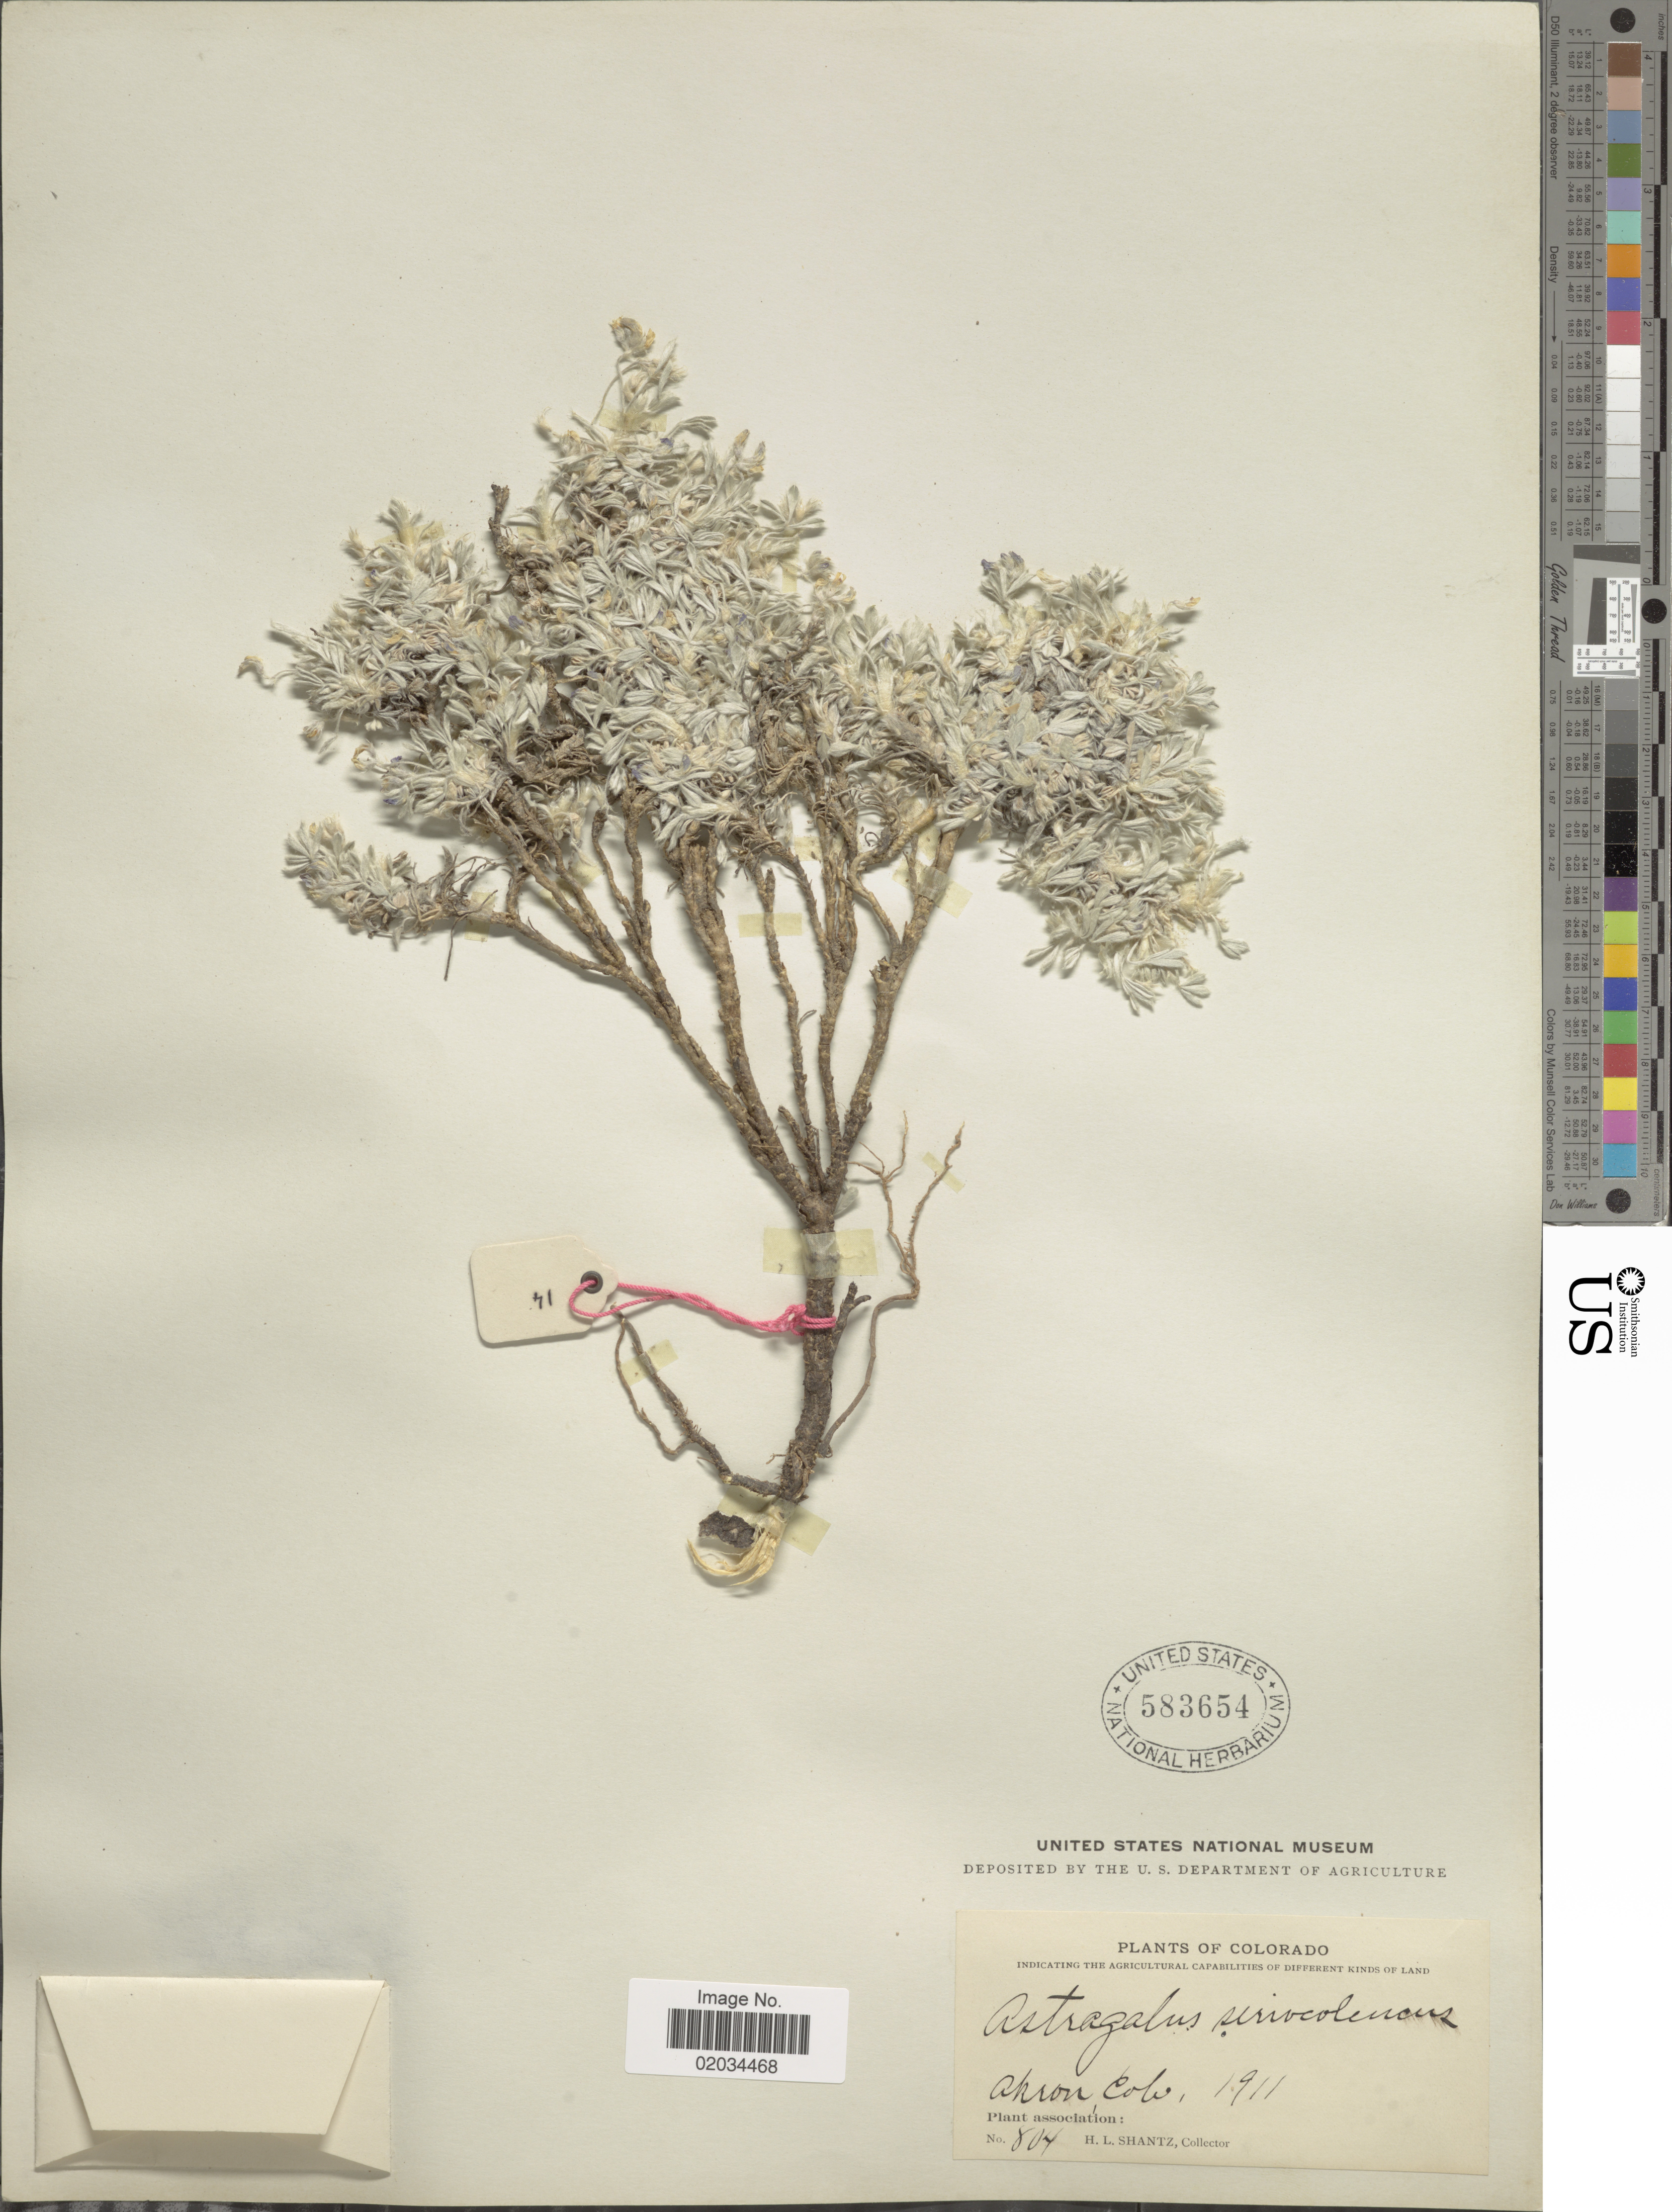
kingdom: Plantae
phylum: Tracheophyta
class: Magnoliopsida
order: Fabales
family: Fabaceae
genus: Astragalus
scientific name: Astragalus sericoleucus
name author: A. Gray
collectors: H. Shantz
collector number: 804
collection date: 1911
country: United States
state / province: Colorado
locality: Akron, Colo.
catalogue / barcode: US 583654